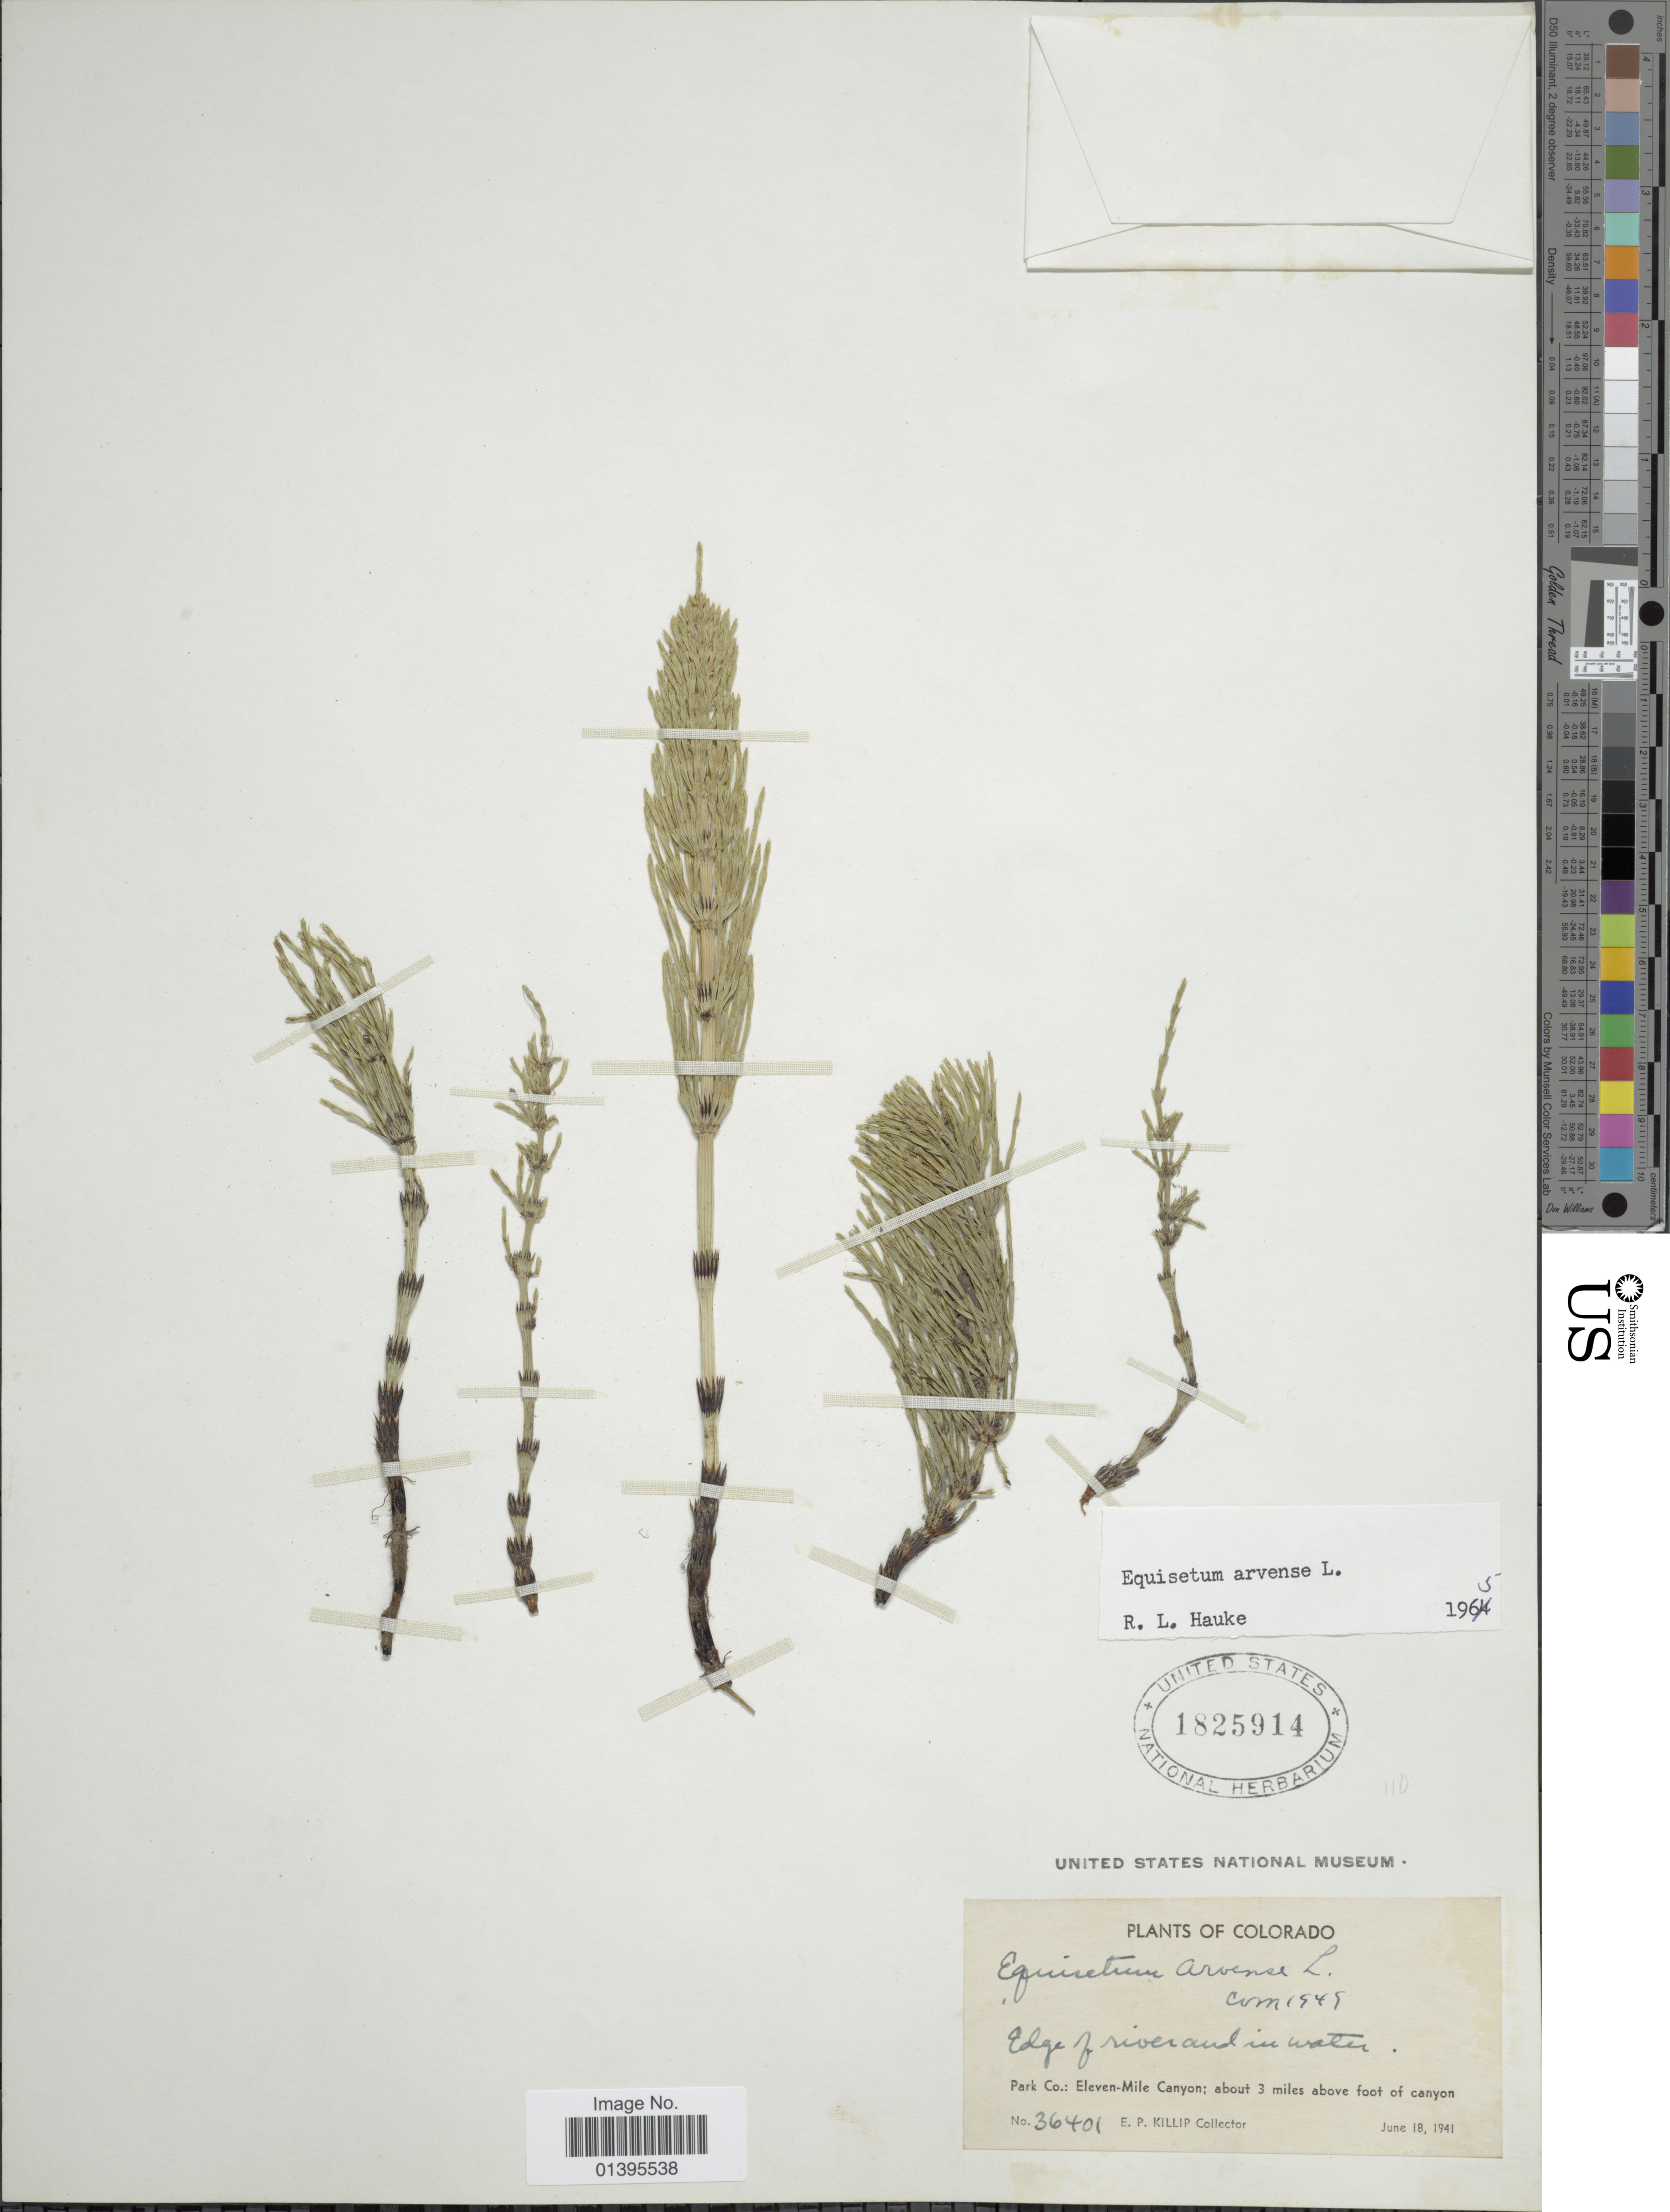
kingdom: Plantae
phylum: Tracheophyta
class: Polypodiopsida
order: Equisetales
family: Equisetaceae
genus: Equisetum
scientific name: Equisetum arvense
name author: L.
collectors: E. P. Killip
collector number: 36401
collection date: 1941-06-18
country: United States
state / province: Colorado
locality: Park Co.: Eleven-mile Canyon; about 3 miles above foot of canyon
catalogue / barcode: US 1825914